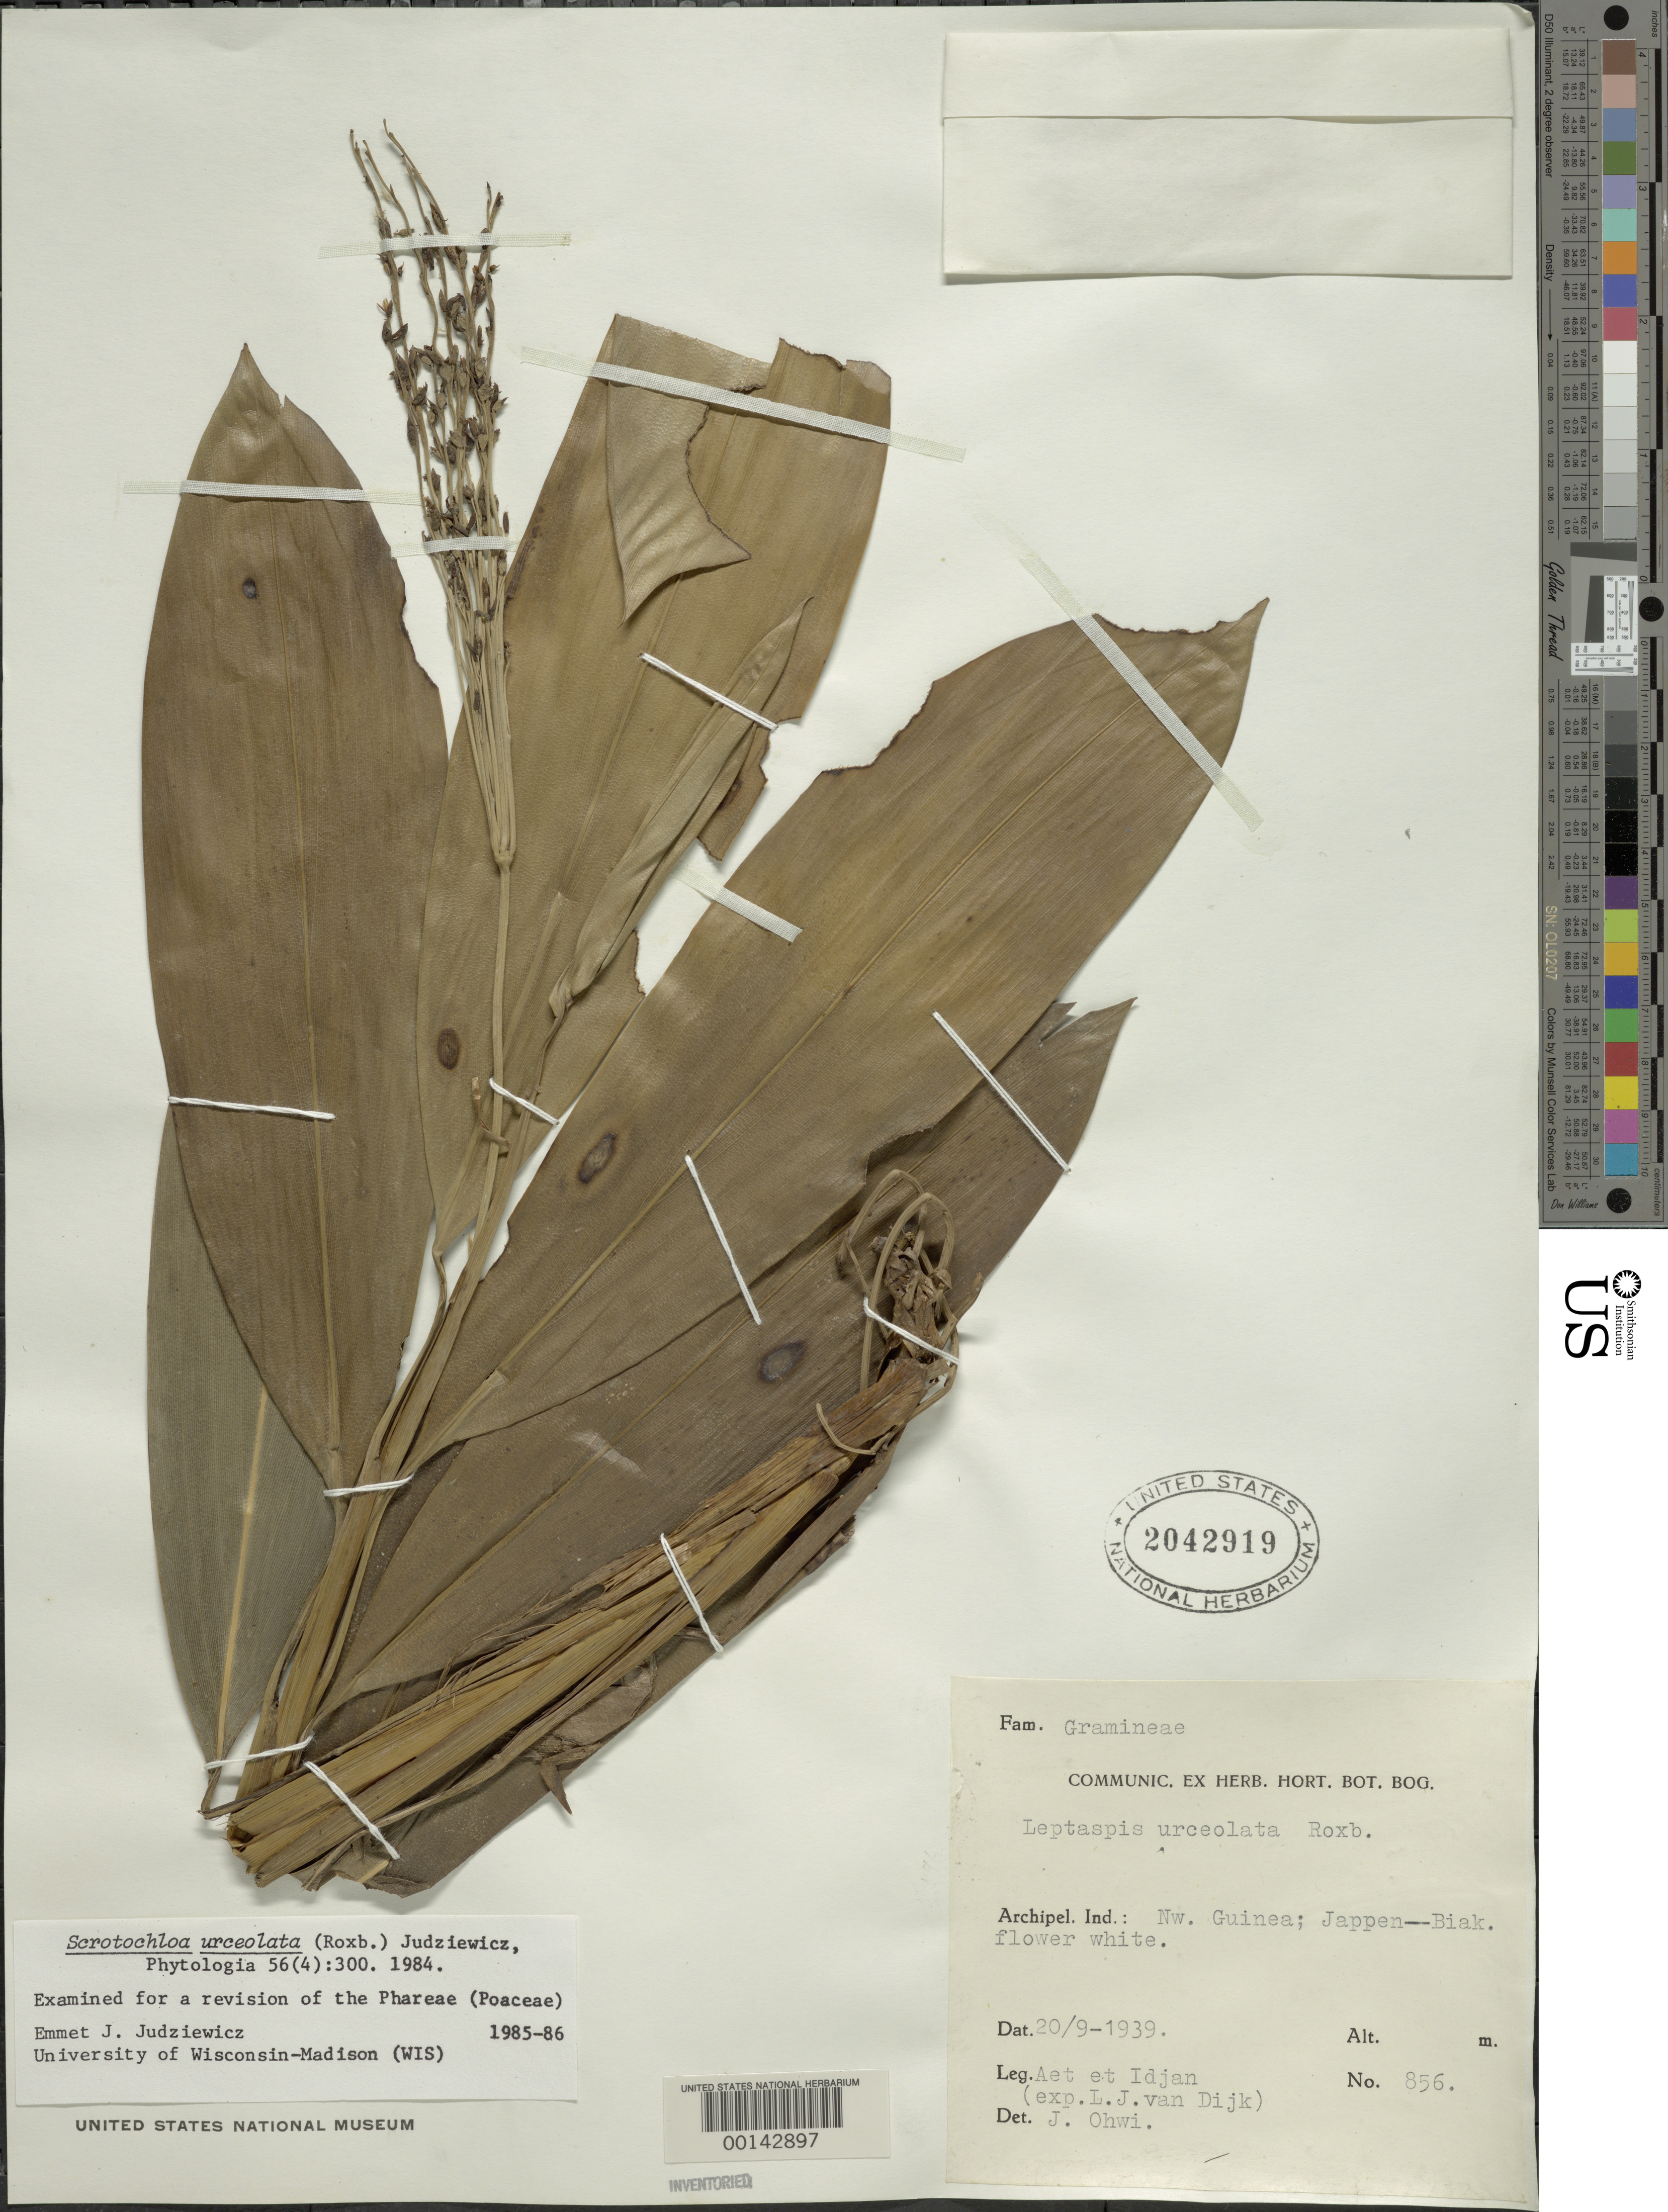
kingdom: Plantae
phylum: Tracheophyta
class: Liliopsida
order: Poales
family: Poaceae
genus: Scrotochloa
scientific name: Scrotochloa urceolata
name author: (Roxb.) Judz.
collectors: A. Idjan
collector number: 856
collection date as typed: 20 Sep 1939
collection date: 1939-09-20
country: Indonesia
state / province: Irian Jaya ?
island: New Guinea Island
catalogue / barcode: US 2042919